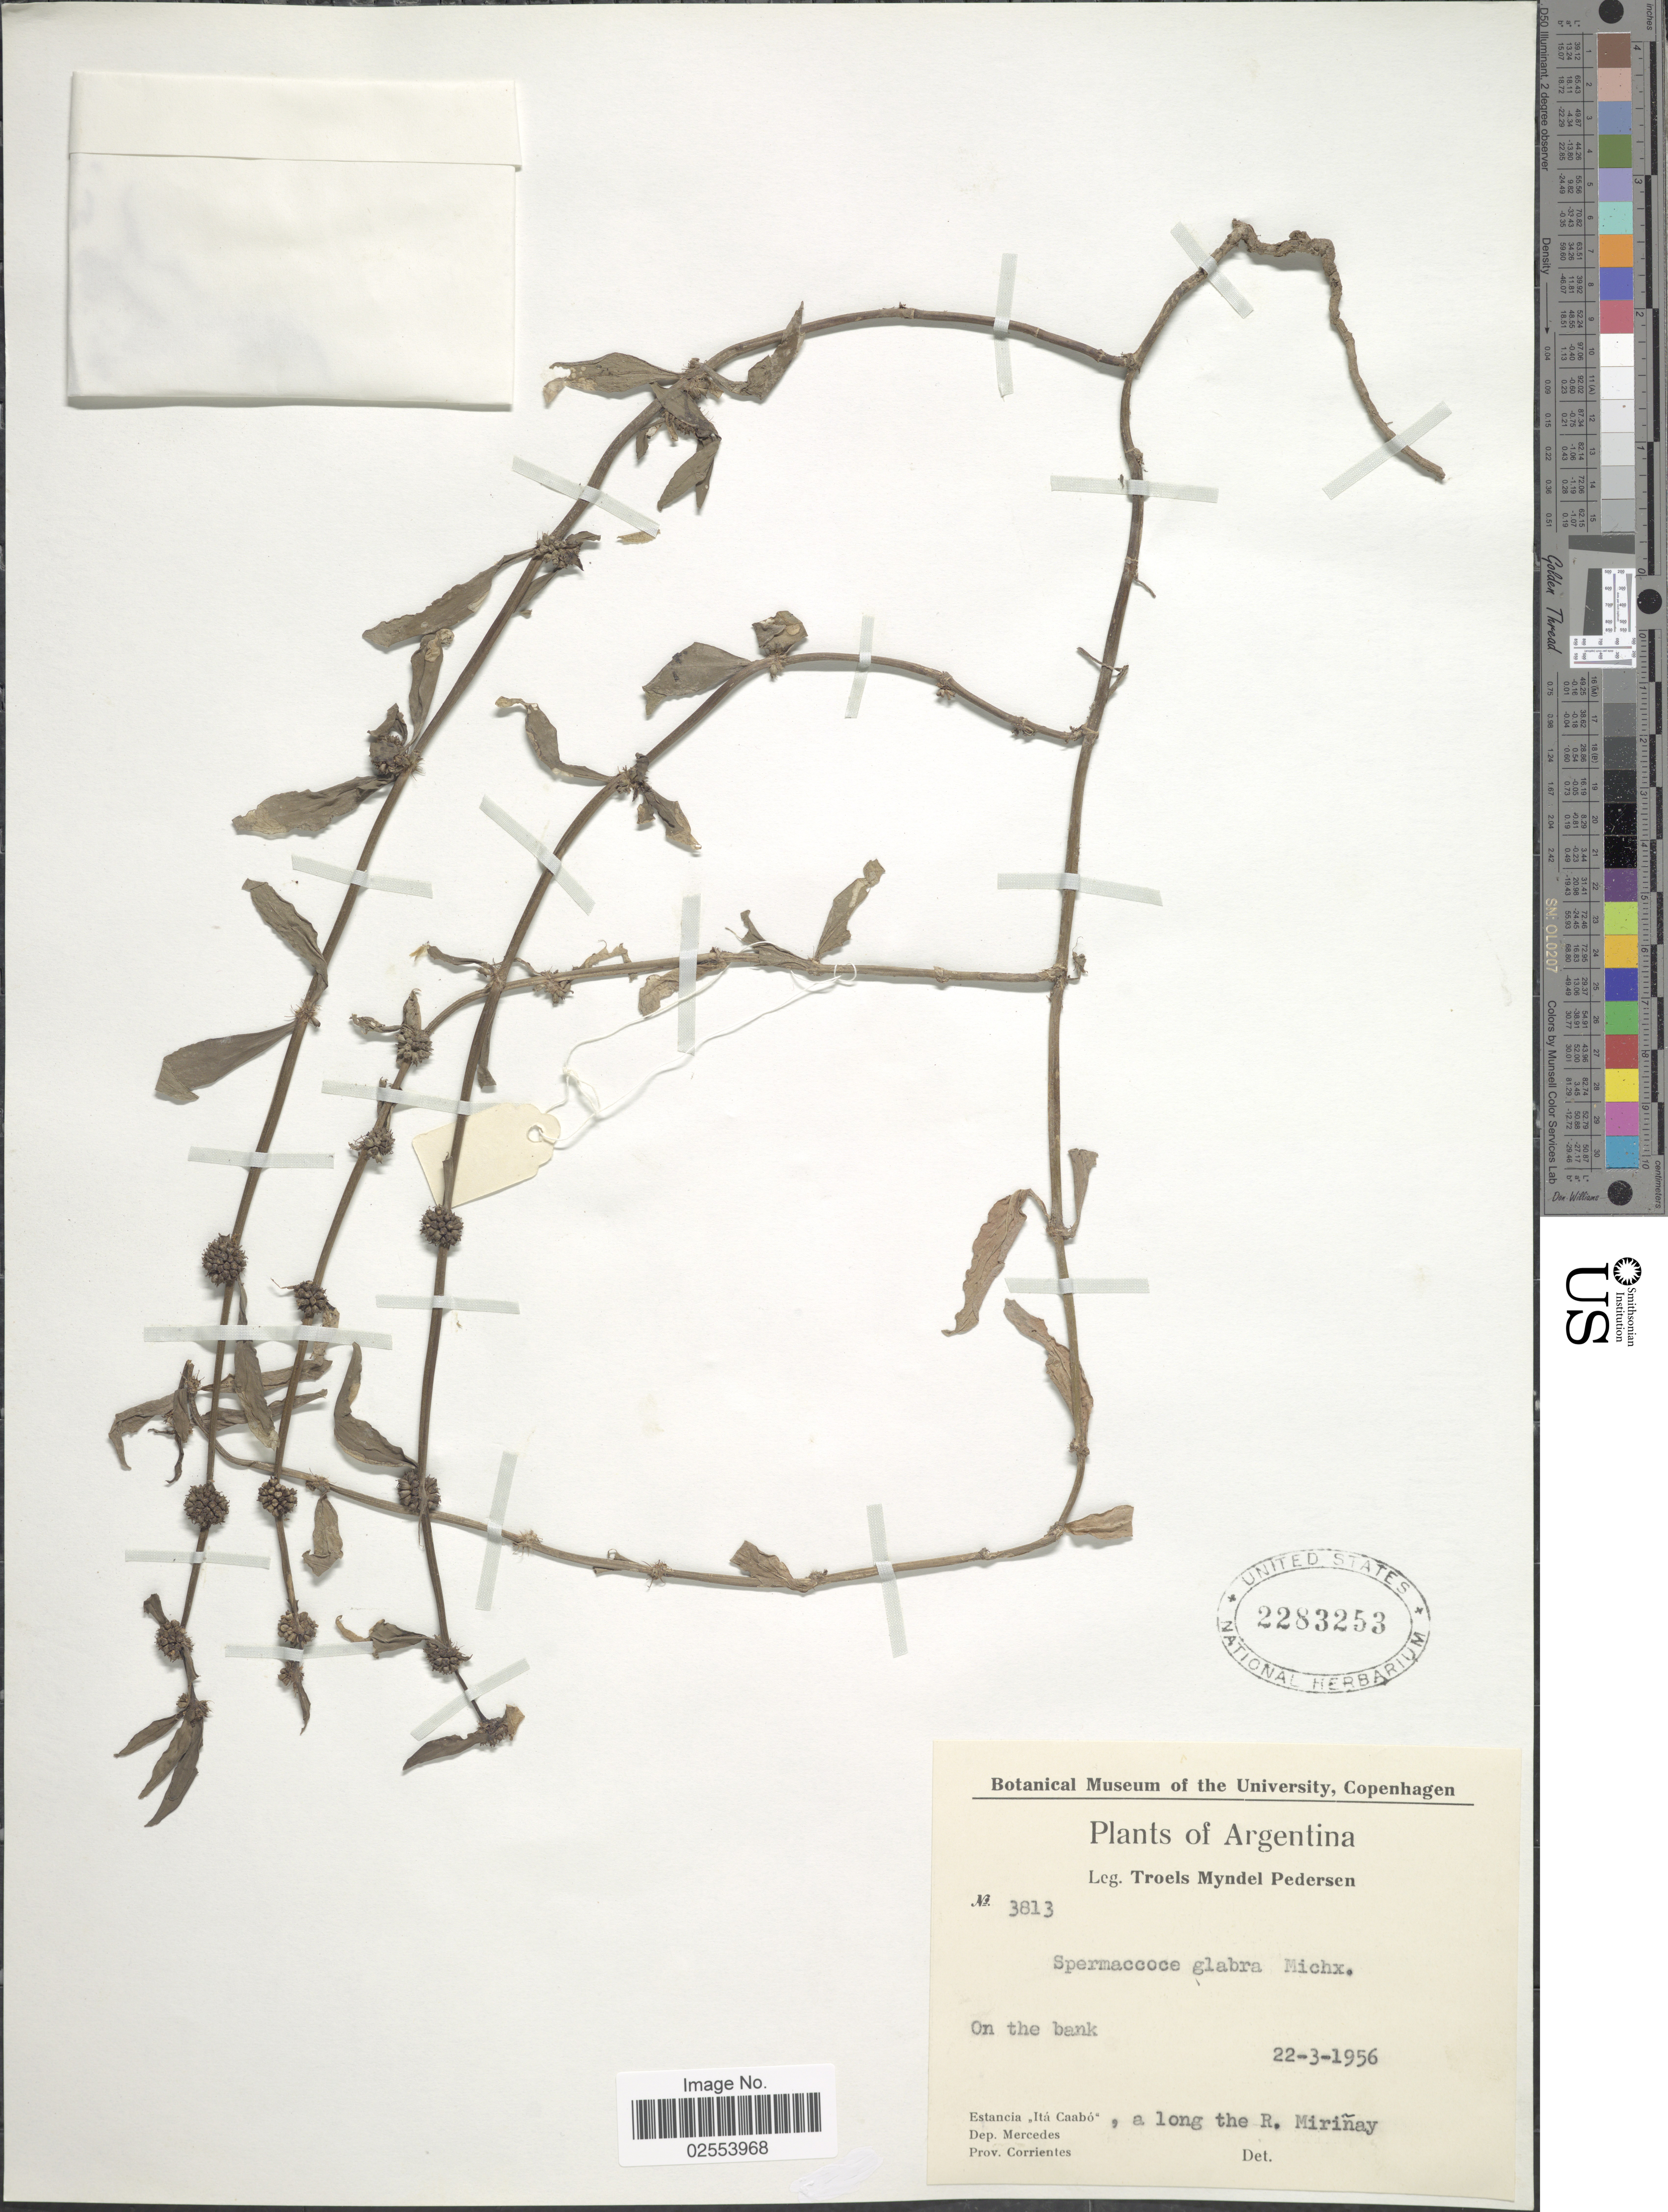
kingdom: Plantae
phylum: Tracheophyta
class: Magnoliopsida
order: Gentianales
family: Rubiaceae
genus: Spermacoce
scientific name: Spermacoce riparia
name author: Cham. & Schltdl.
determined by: Florentin, Mariela Nunez, (CTES), Instituto de Botanica del Nordeste (ARGENTINA)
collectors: T. Pederson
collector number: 3813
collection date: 1956-03-22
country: Argentina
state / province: Corrientes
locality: On the bank, Estancia "Ita Caabo", along the R. Mirinay, Dep. Mercedes.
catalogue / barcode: US 2283253